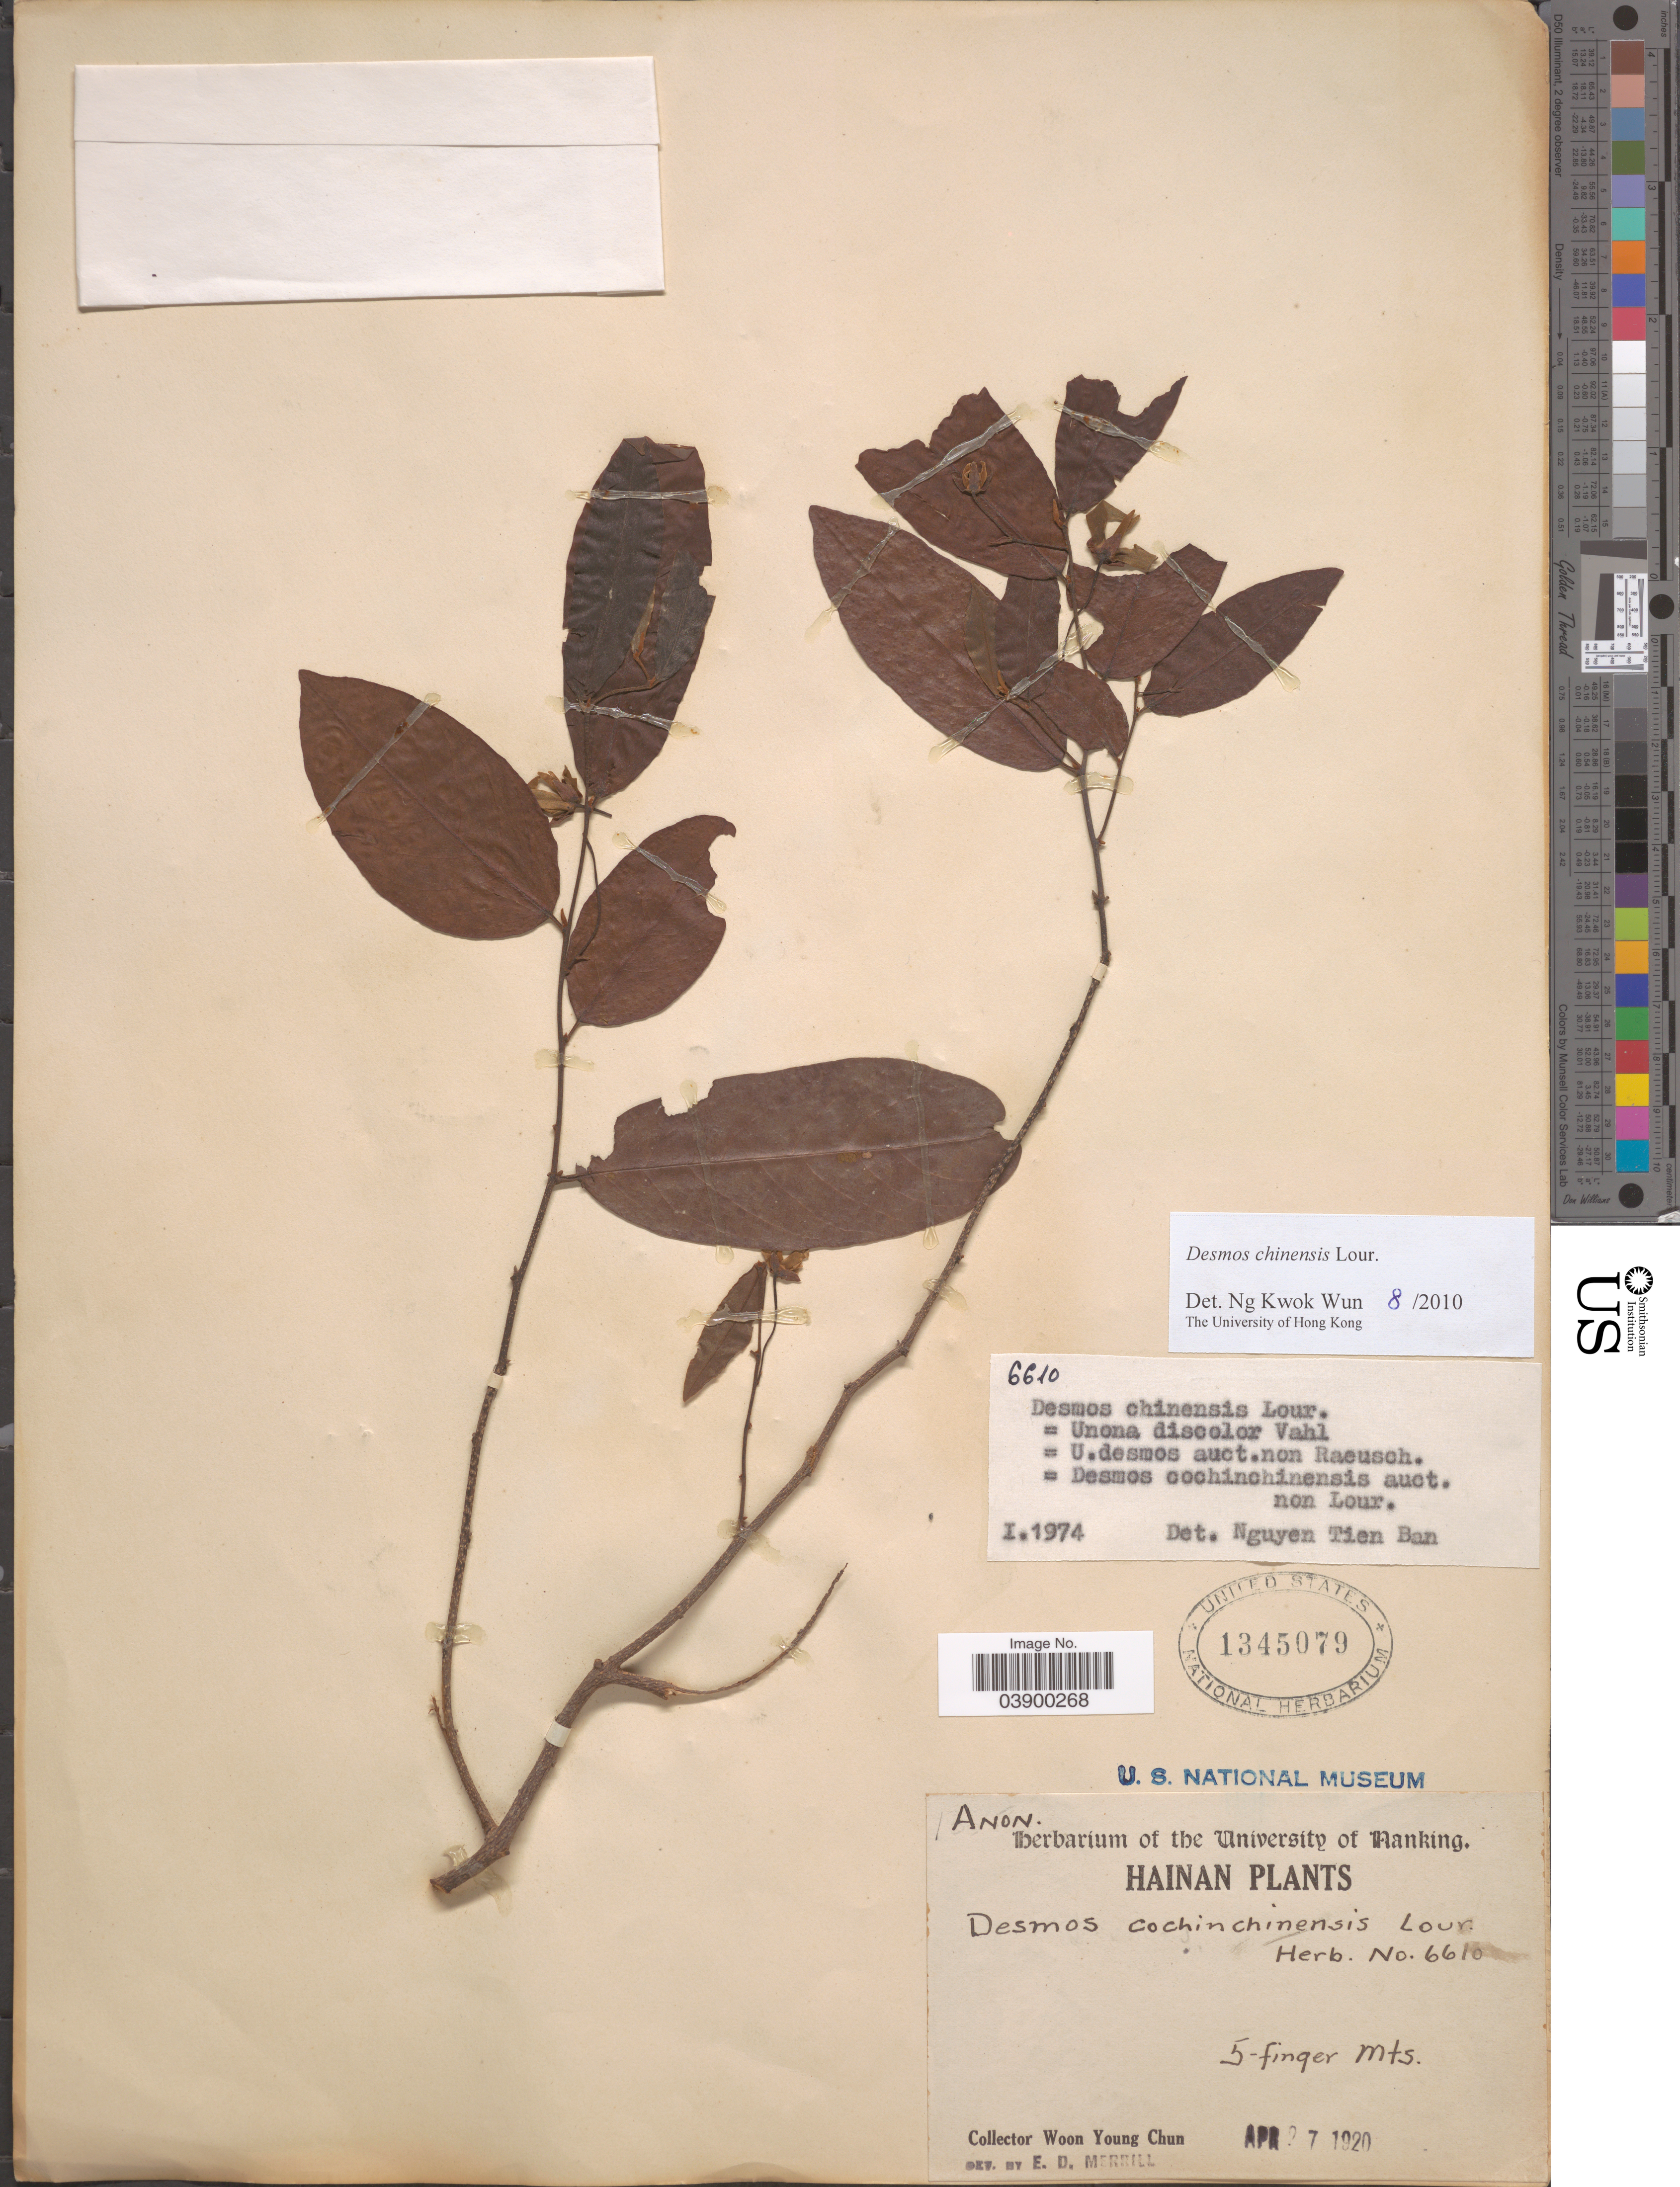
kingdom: Plantae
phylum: Tracheophyta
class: Magnoliopsida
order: Magnoliales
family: Annonaceae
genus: Desmos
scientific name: Desmos chinensis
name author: Lour.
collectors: W. Y. Chun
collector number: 6610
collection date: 1920-04-27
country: China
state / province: Hainan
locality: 5-finger Mts.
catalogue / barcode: US 1345079